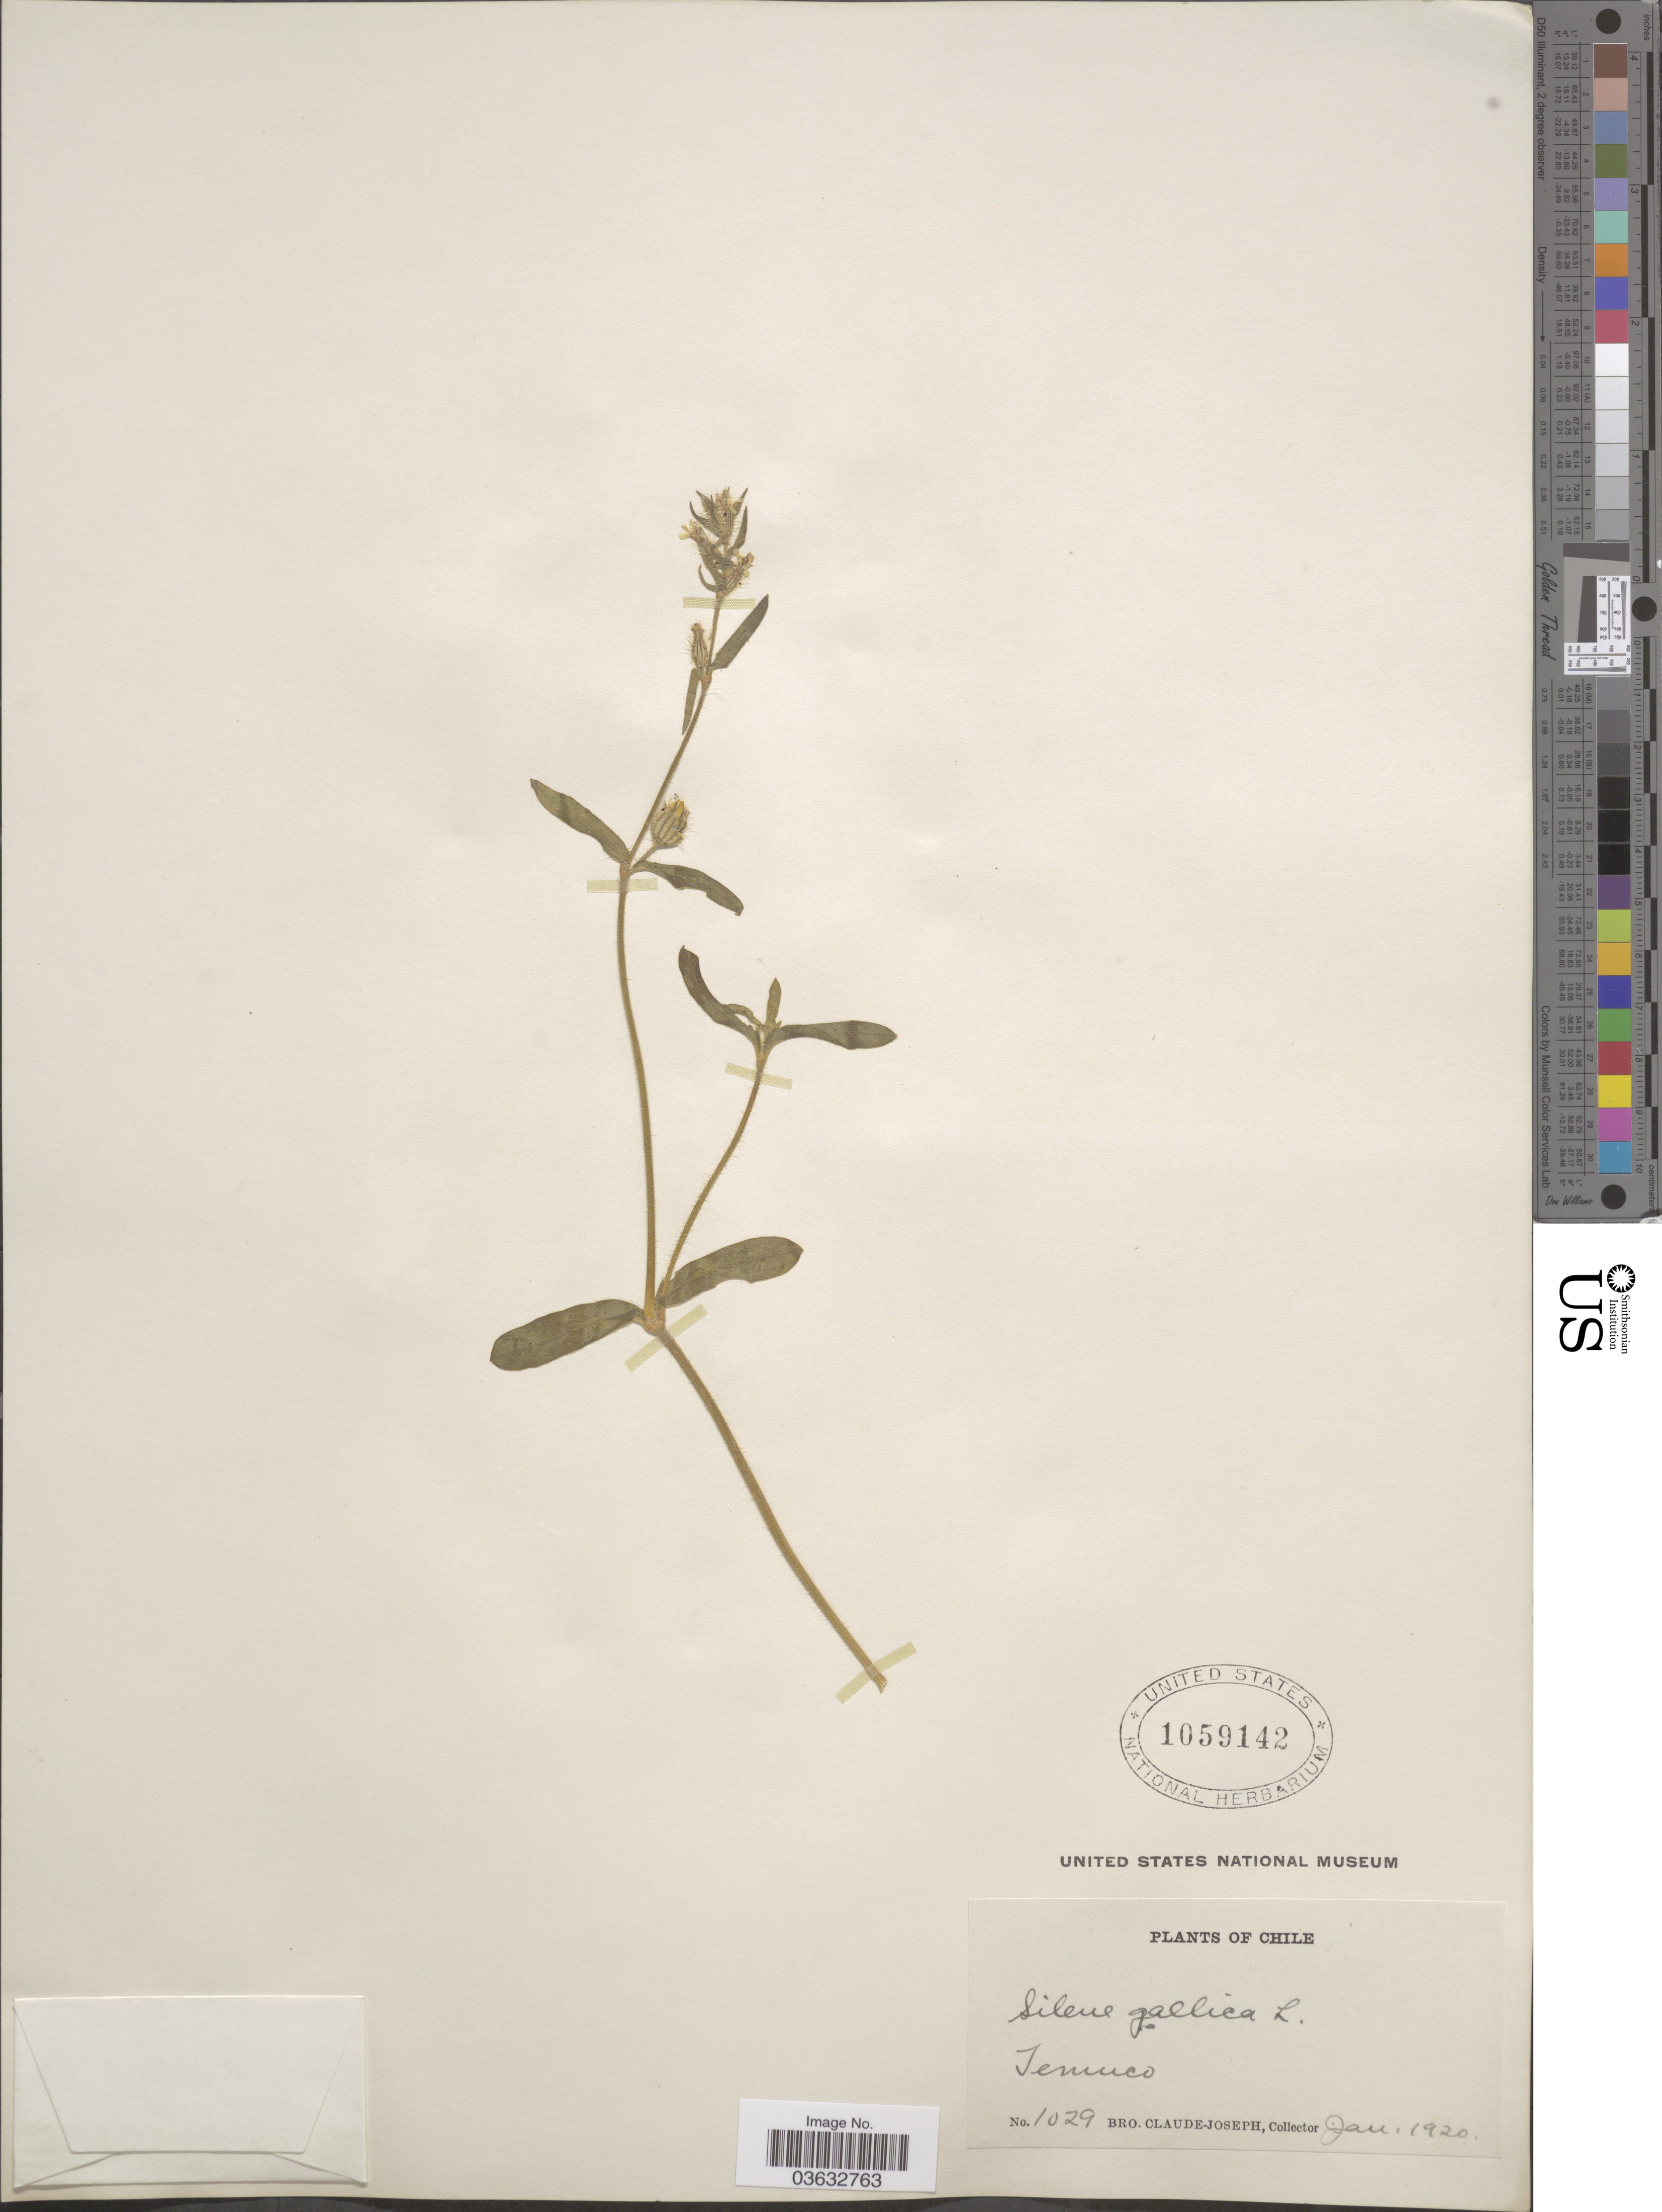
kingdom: Plantae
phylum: Tracheophyta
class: Magnoliopsida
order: Caryophyllales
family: Caryophyllaceae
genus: Silene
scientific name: Silene gallica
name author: L.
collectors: Bro. Claude-Joseph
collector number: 1029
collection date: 1920-01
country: Chile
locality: Temuco.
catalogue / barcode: US 1059142